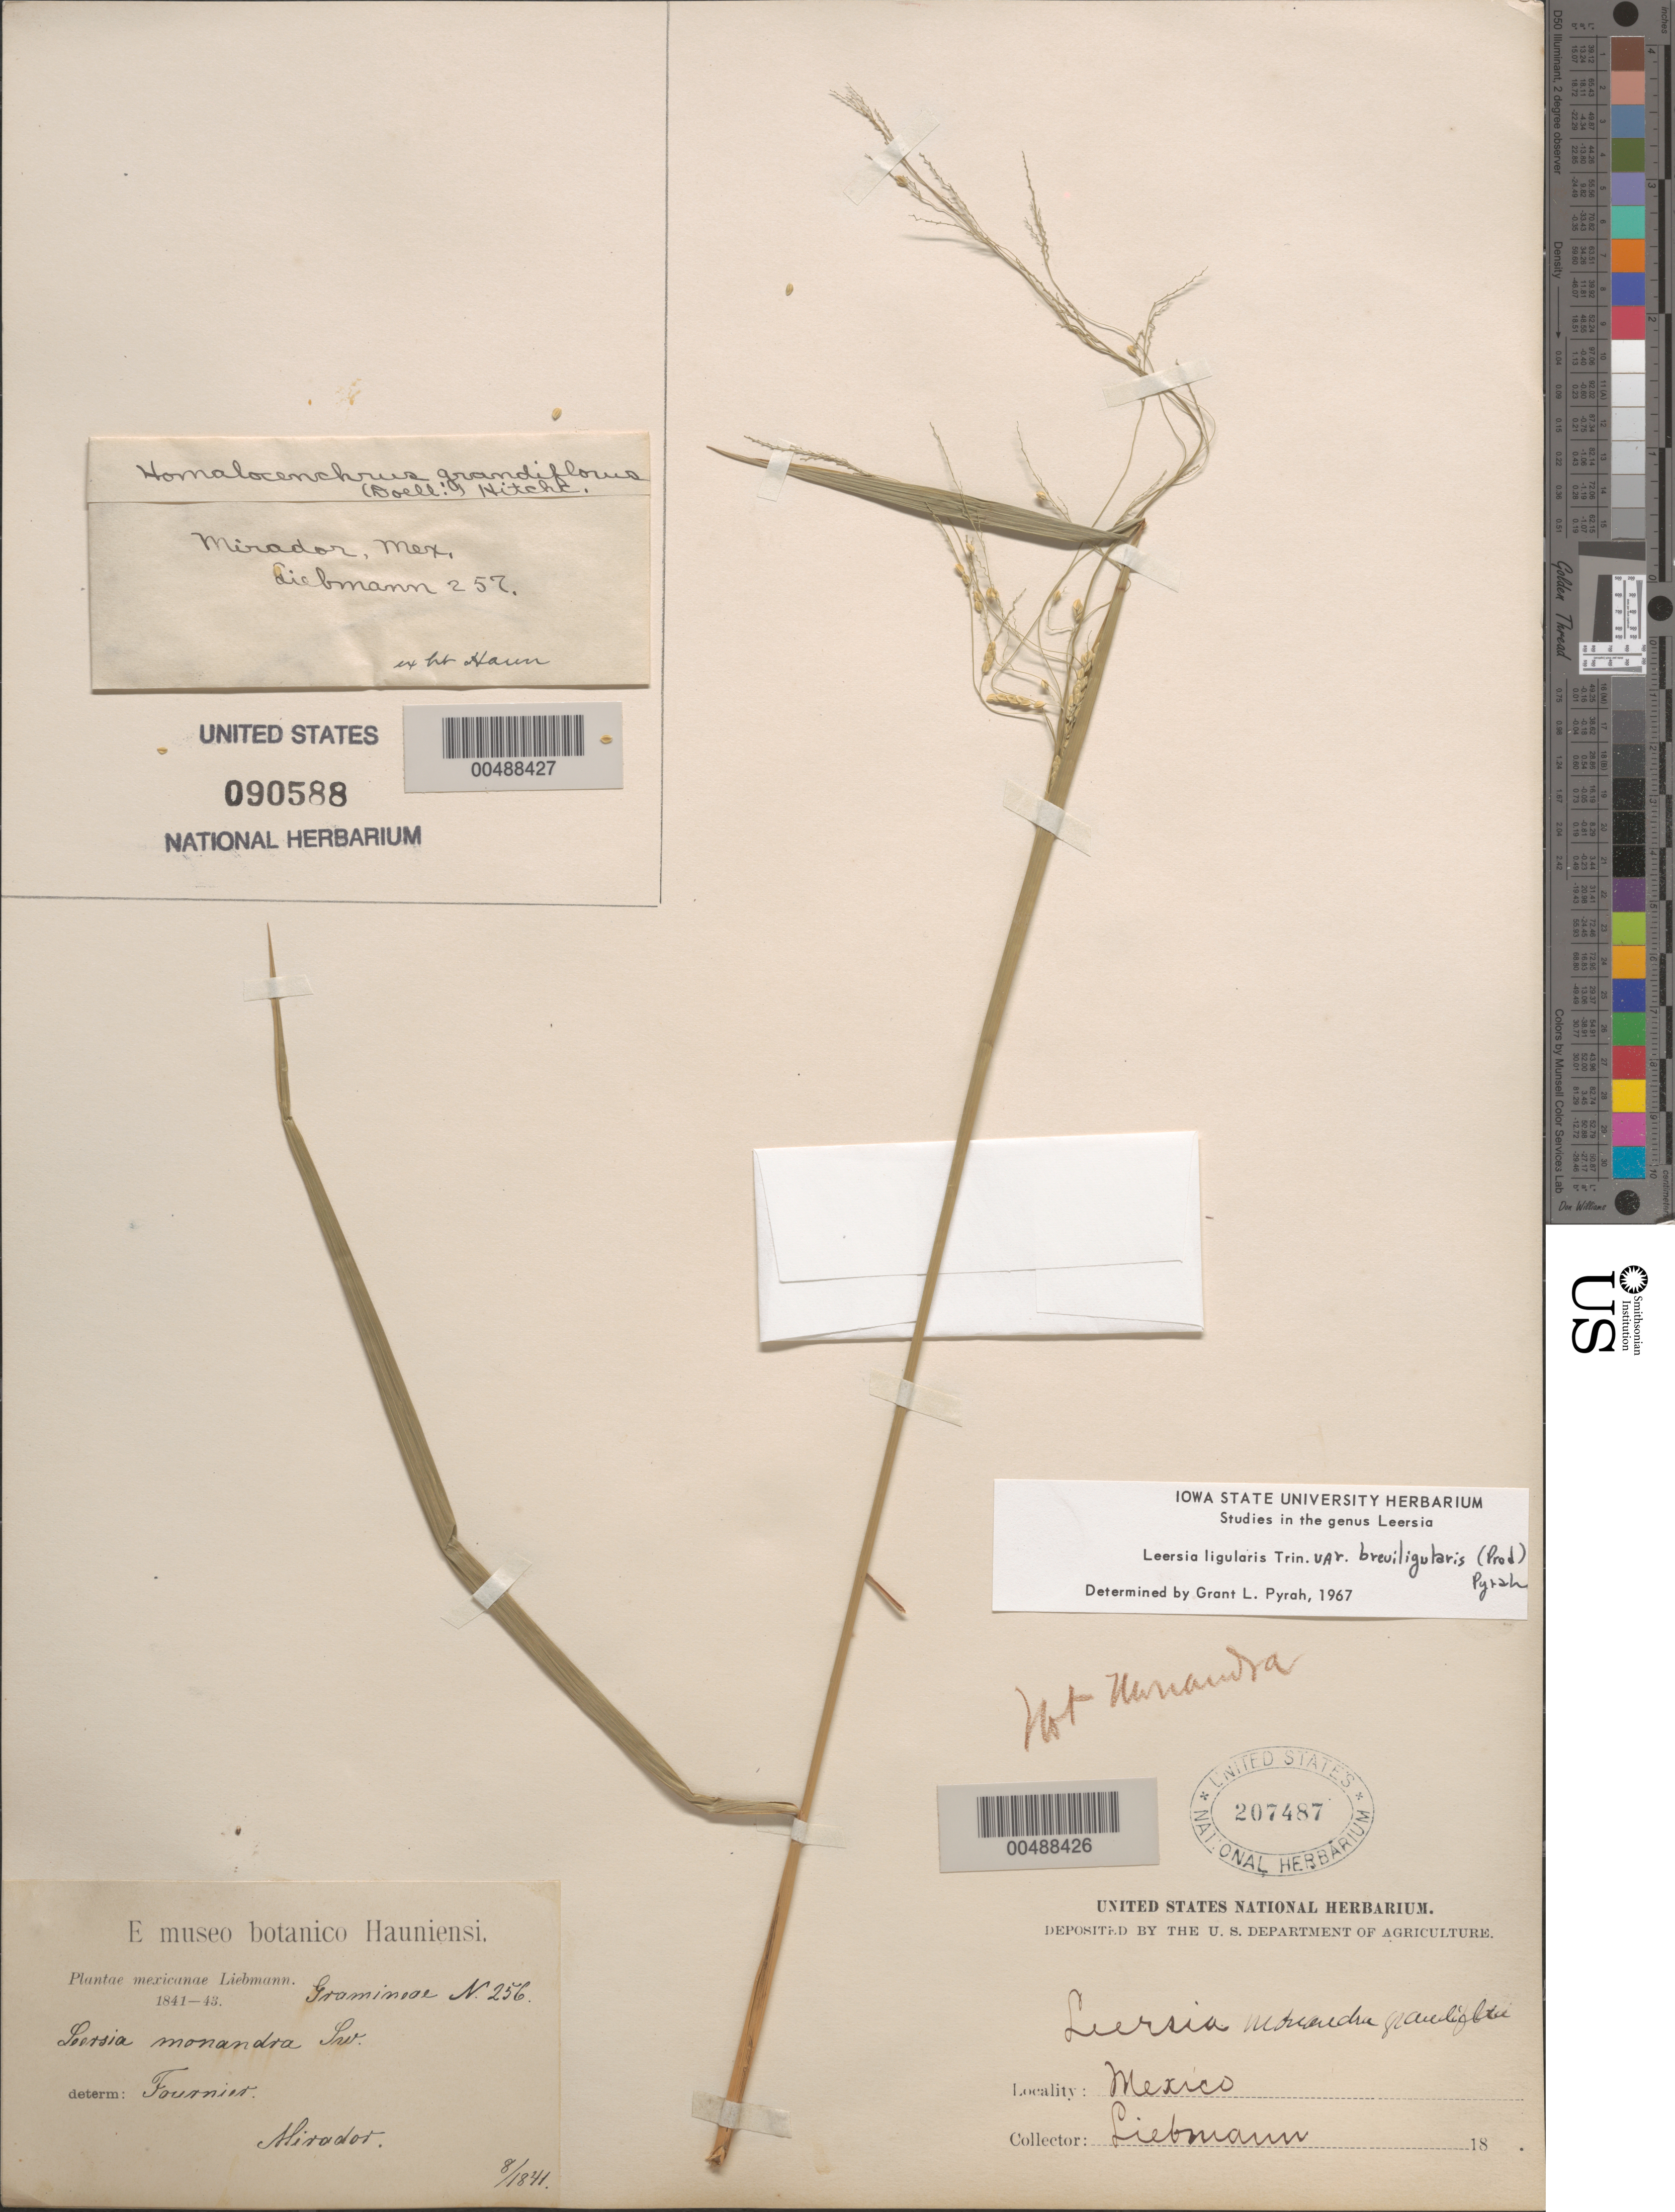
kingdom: Plantae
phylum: Tracheophyta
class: Liliopsida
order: Poales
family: Poaceae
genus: Leersia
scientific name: Leersia ligularis var. breviligularis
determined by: Pyrah, G. L.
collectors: F. M. Liebmann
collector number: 257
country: Mexico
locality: Mirador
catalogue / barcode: US 90588